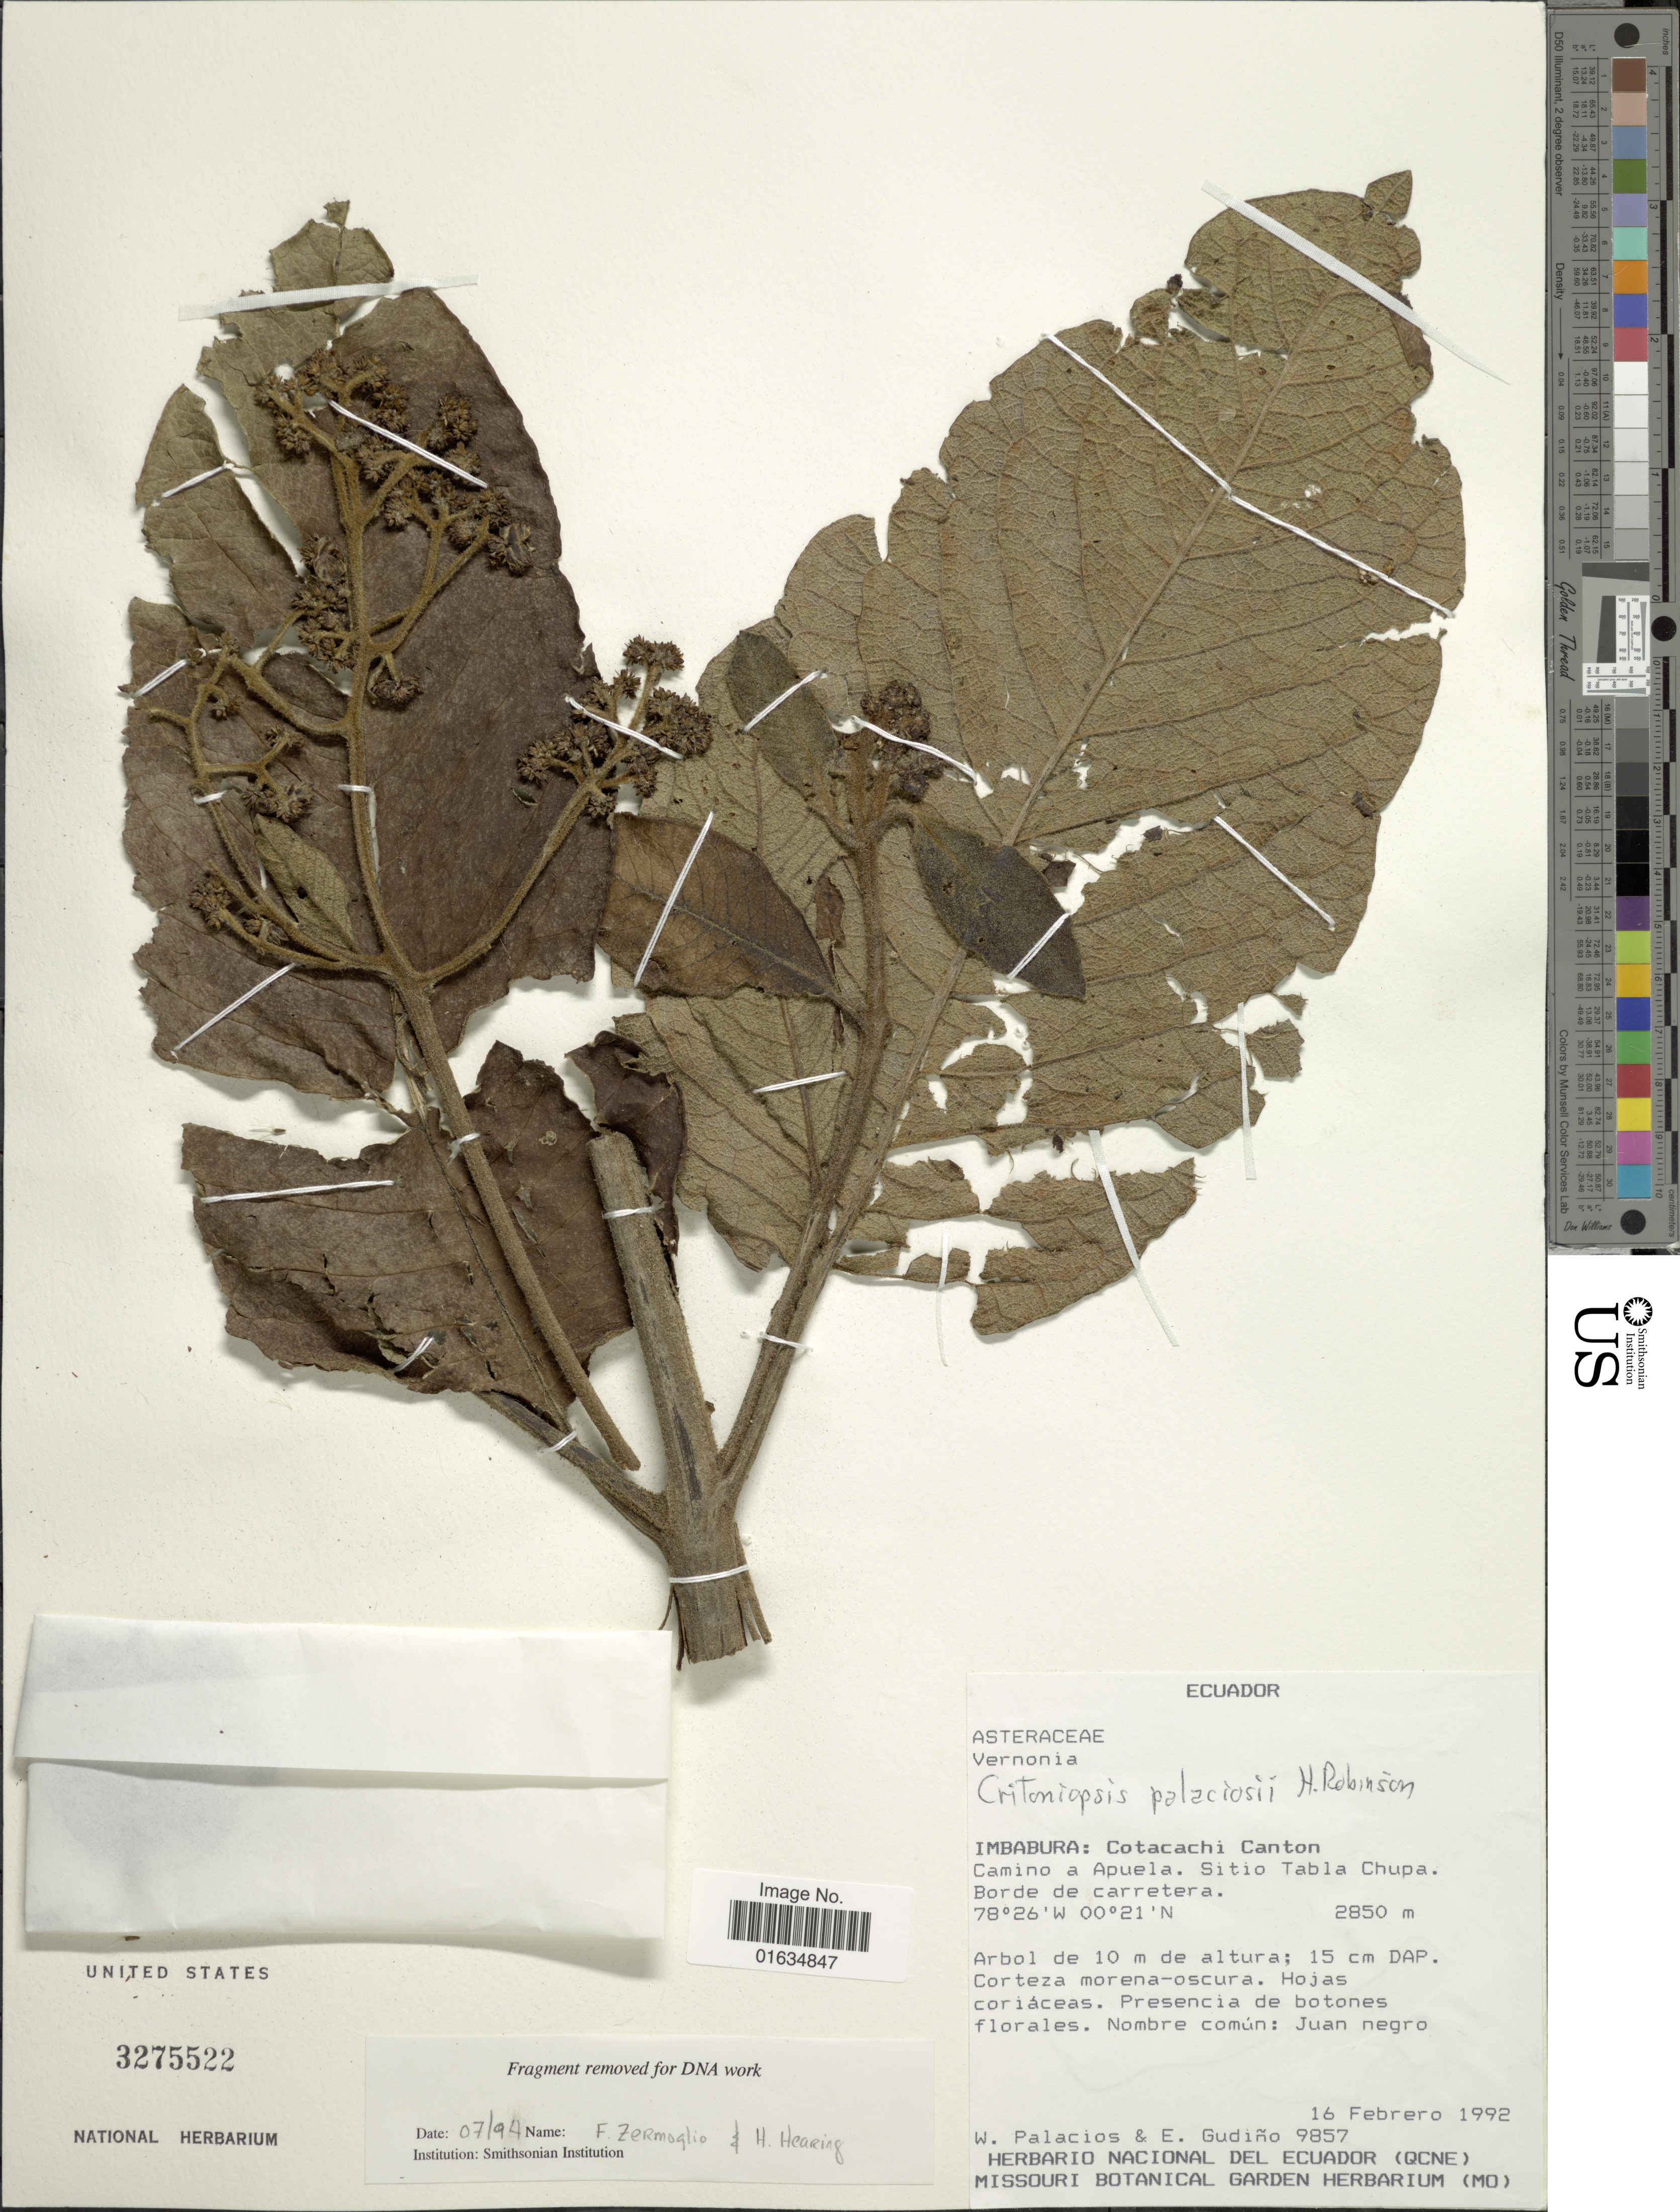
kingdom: Plantae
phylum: Tracheophyta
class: Magnoliopsida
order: Asterales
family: Asteraceae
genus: Critoniopsis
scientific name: Critoniopsis palaciosii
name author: H. Rob.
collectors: W. Palacios & E. Gudiño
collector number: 9857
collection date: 1992-02-16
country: Ecuador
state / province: Imbabura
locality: Imbabura, Cotacachi Canton,l Camino a Apuela, Sitio Tabla Chupa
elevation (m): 2850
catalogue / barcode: US 3275522